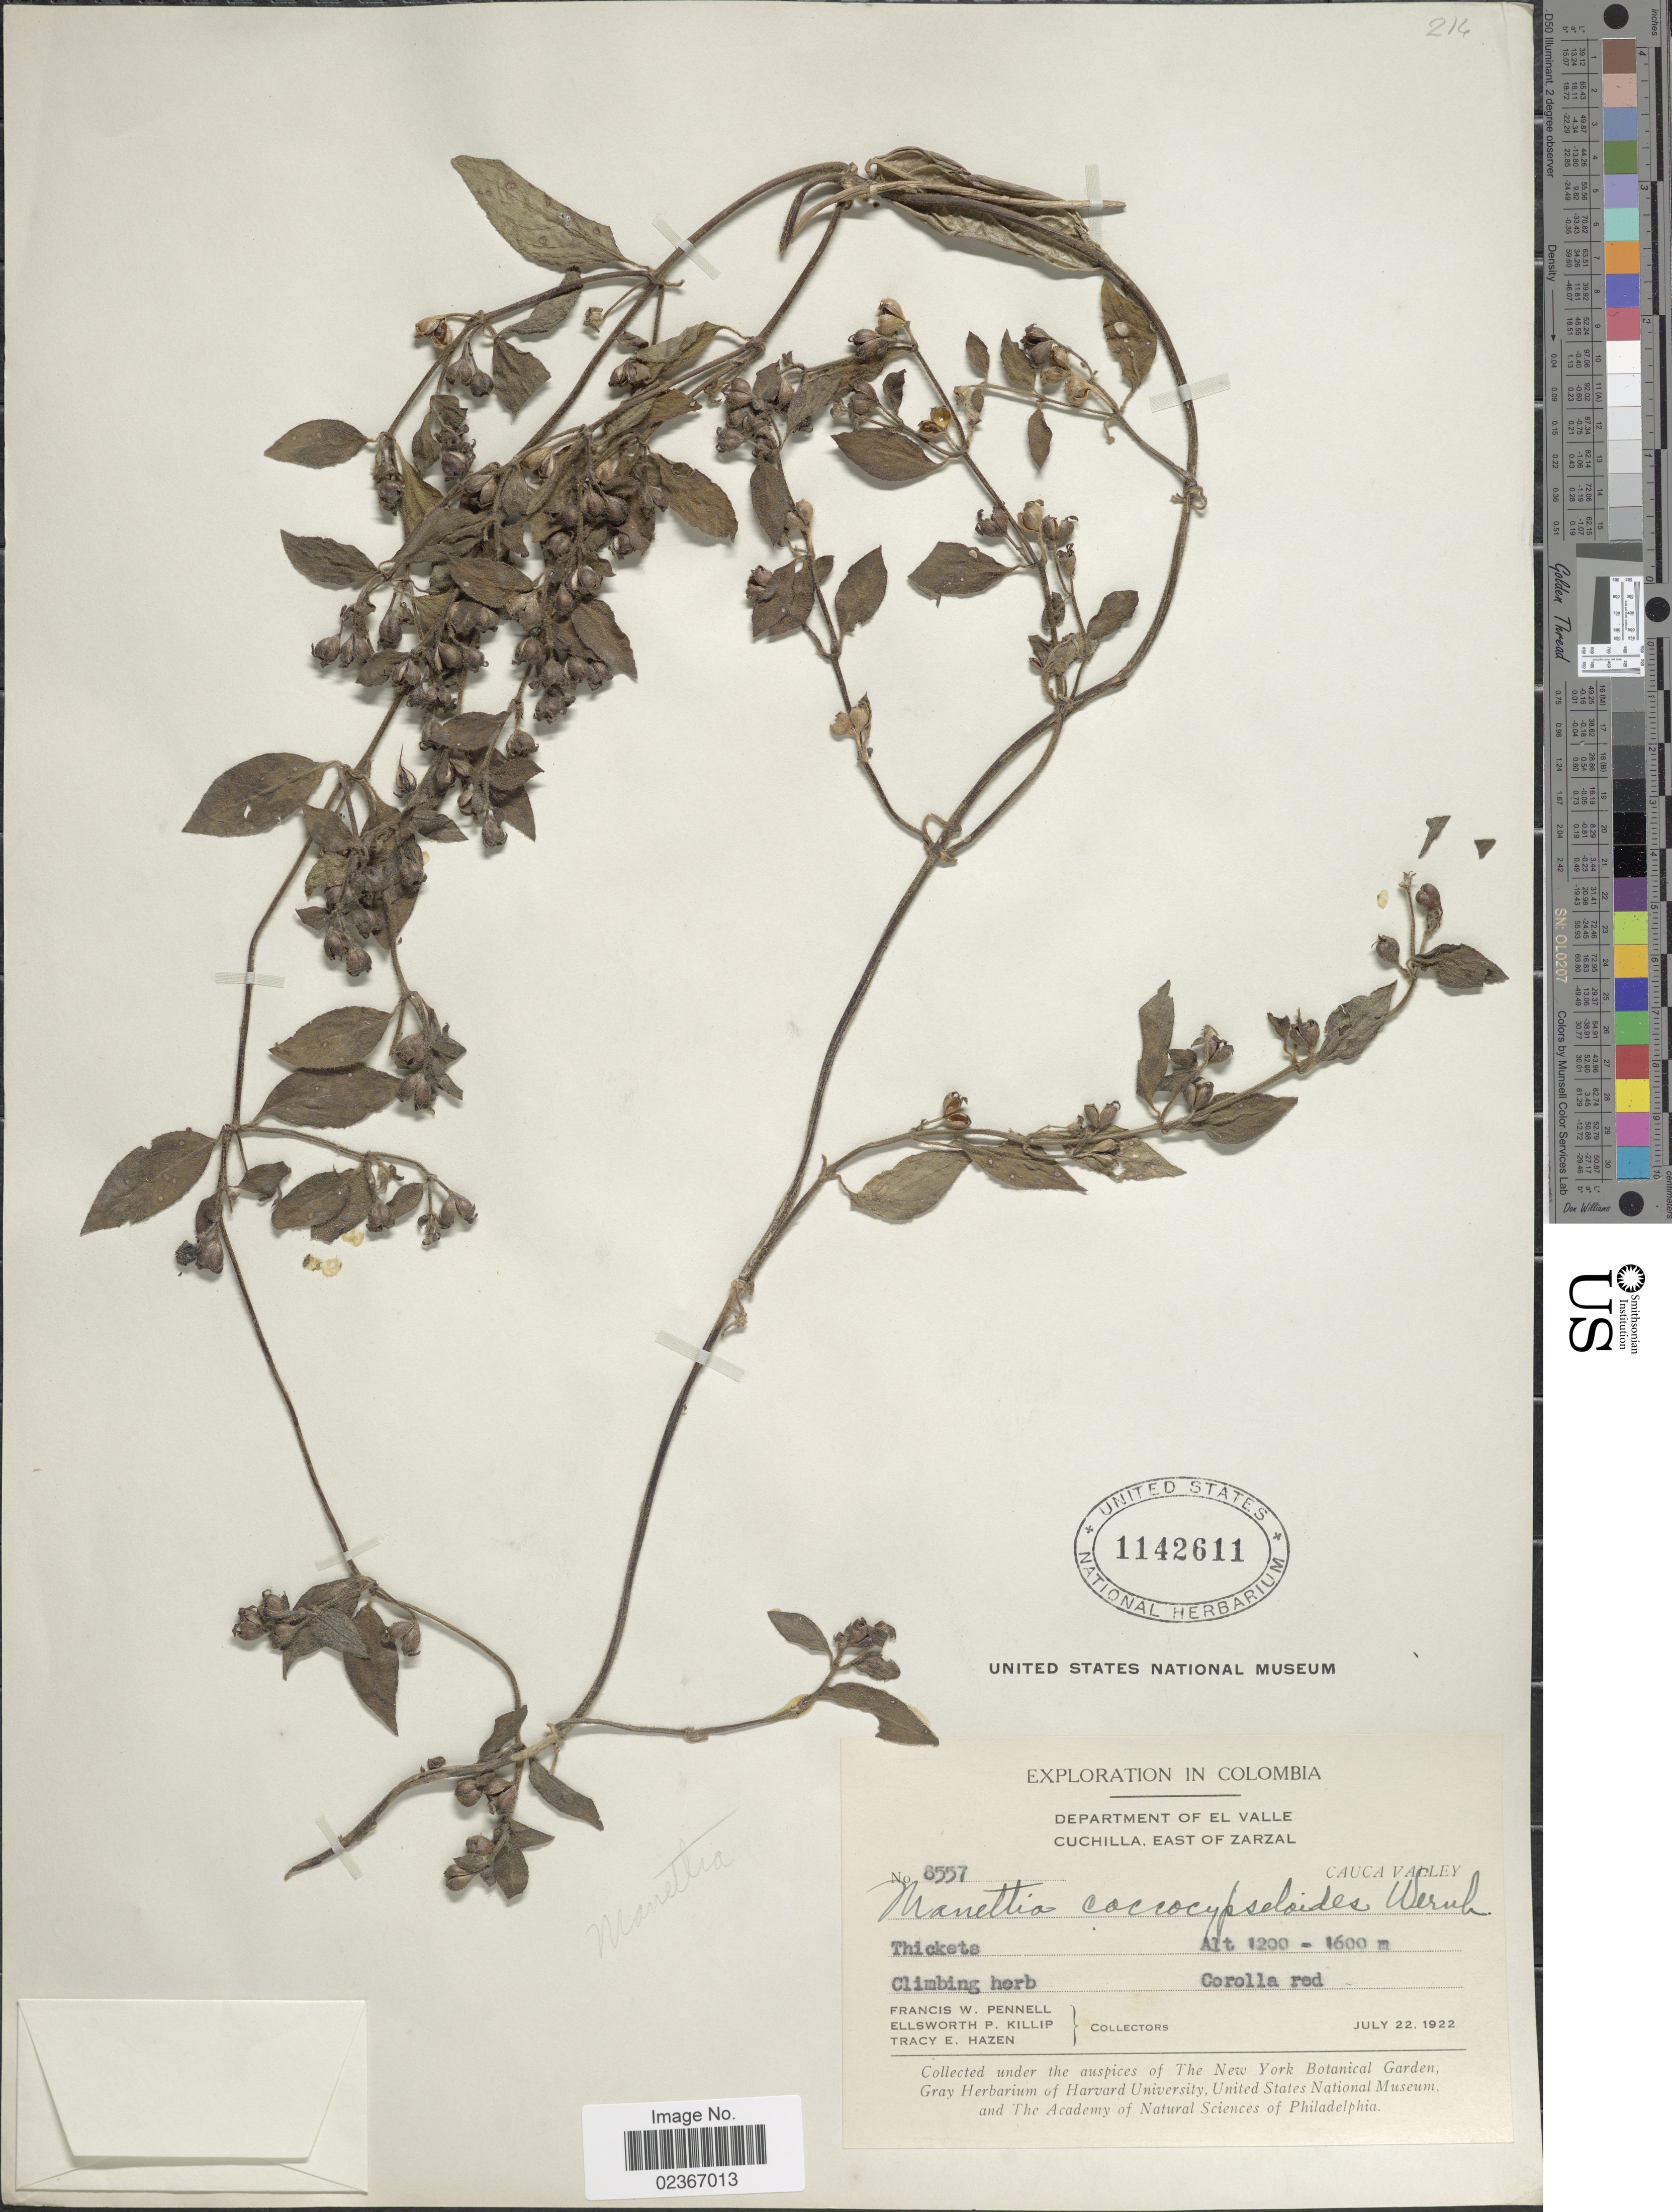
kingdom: Plantae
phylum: Tracheophyta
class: Magnoliopsida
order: Gentianales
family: Rubiaceae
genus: Manettia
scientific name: Manettia coccocypseloides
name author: Wernham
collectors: F. W. Pennell, E. P. Killip & T. E. Hazen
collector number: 8557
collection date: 1922-07-22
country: Colombia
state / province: Valle del Cauca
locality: Department of El Valle. Cuchilla, East of Zarzal, Cauca Valley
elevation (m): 1200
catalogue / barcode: US 1142611